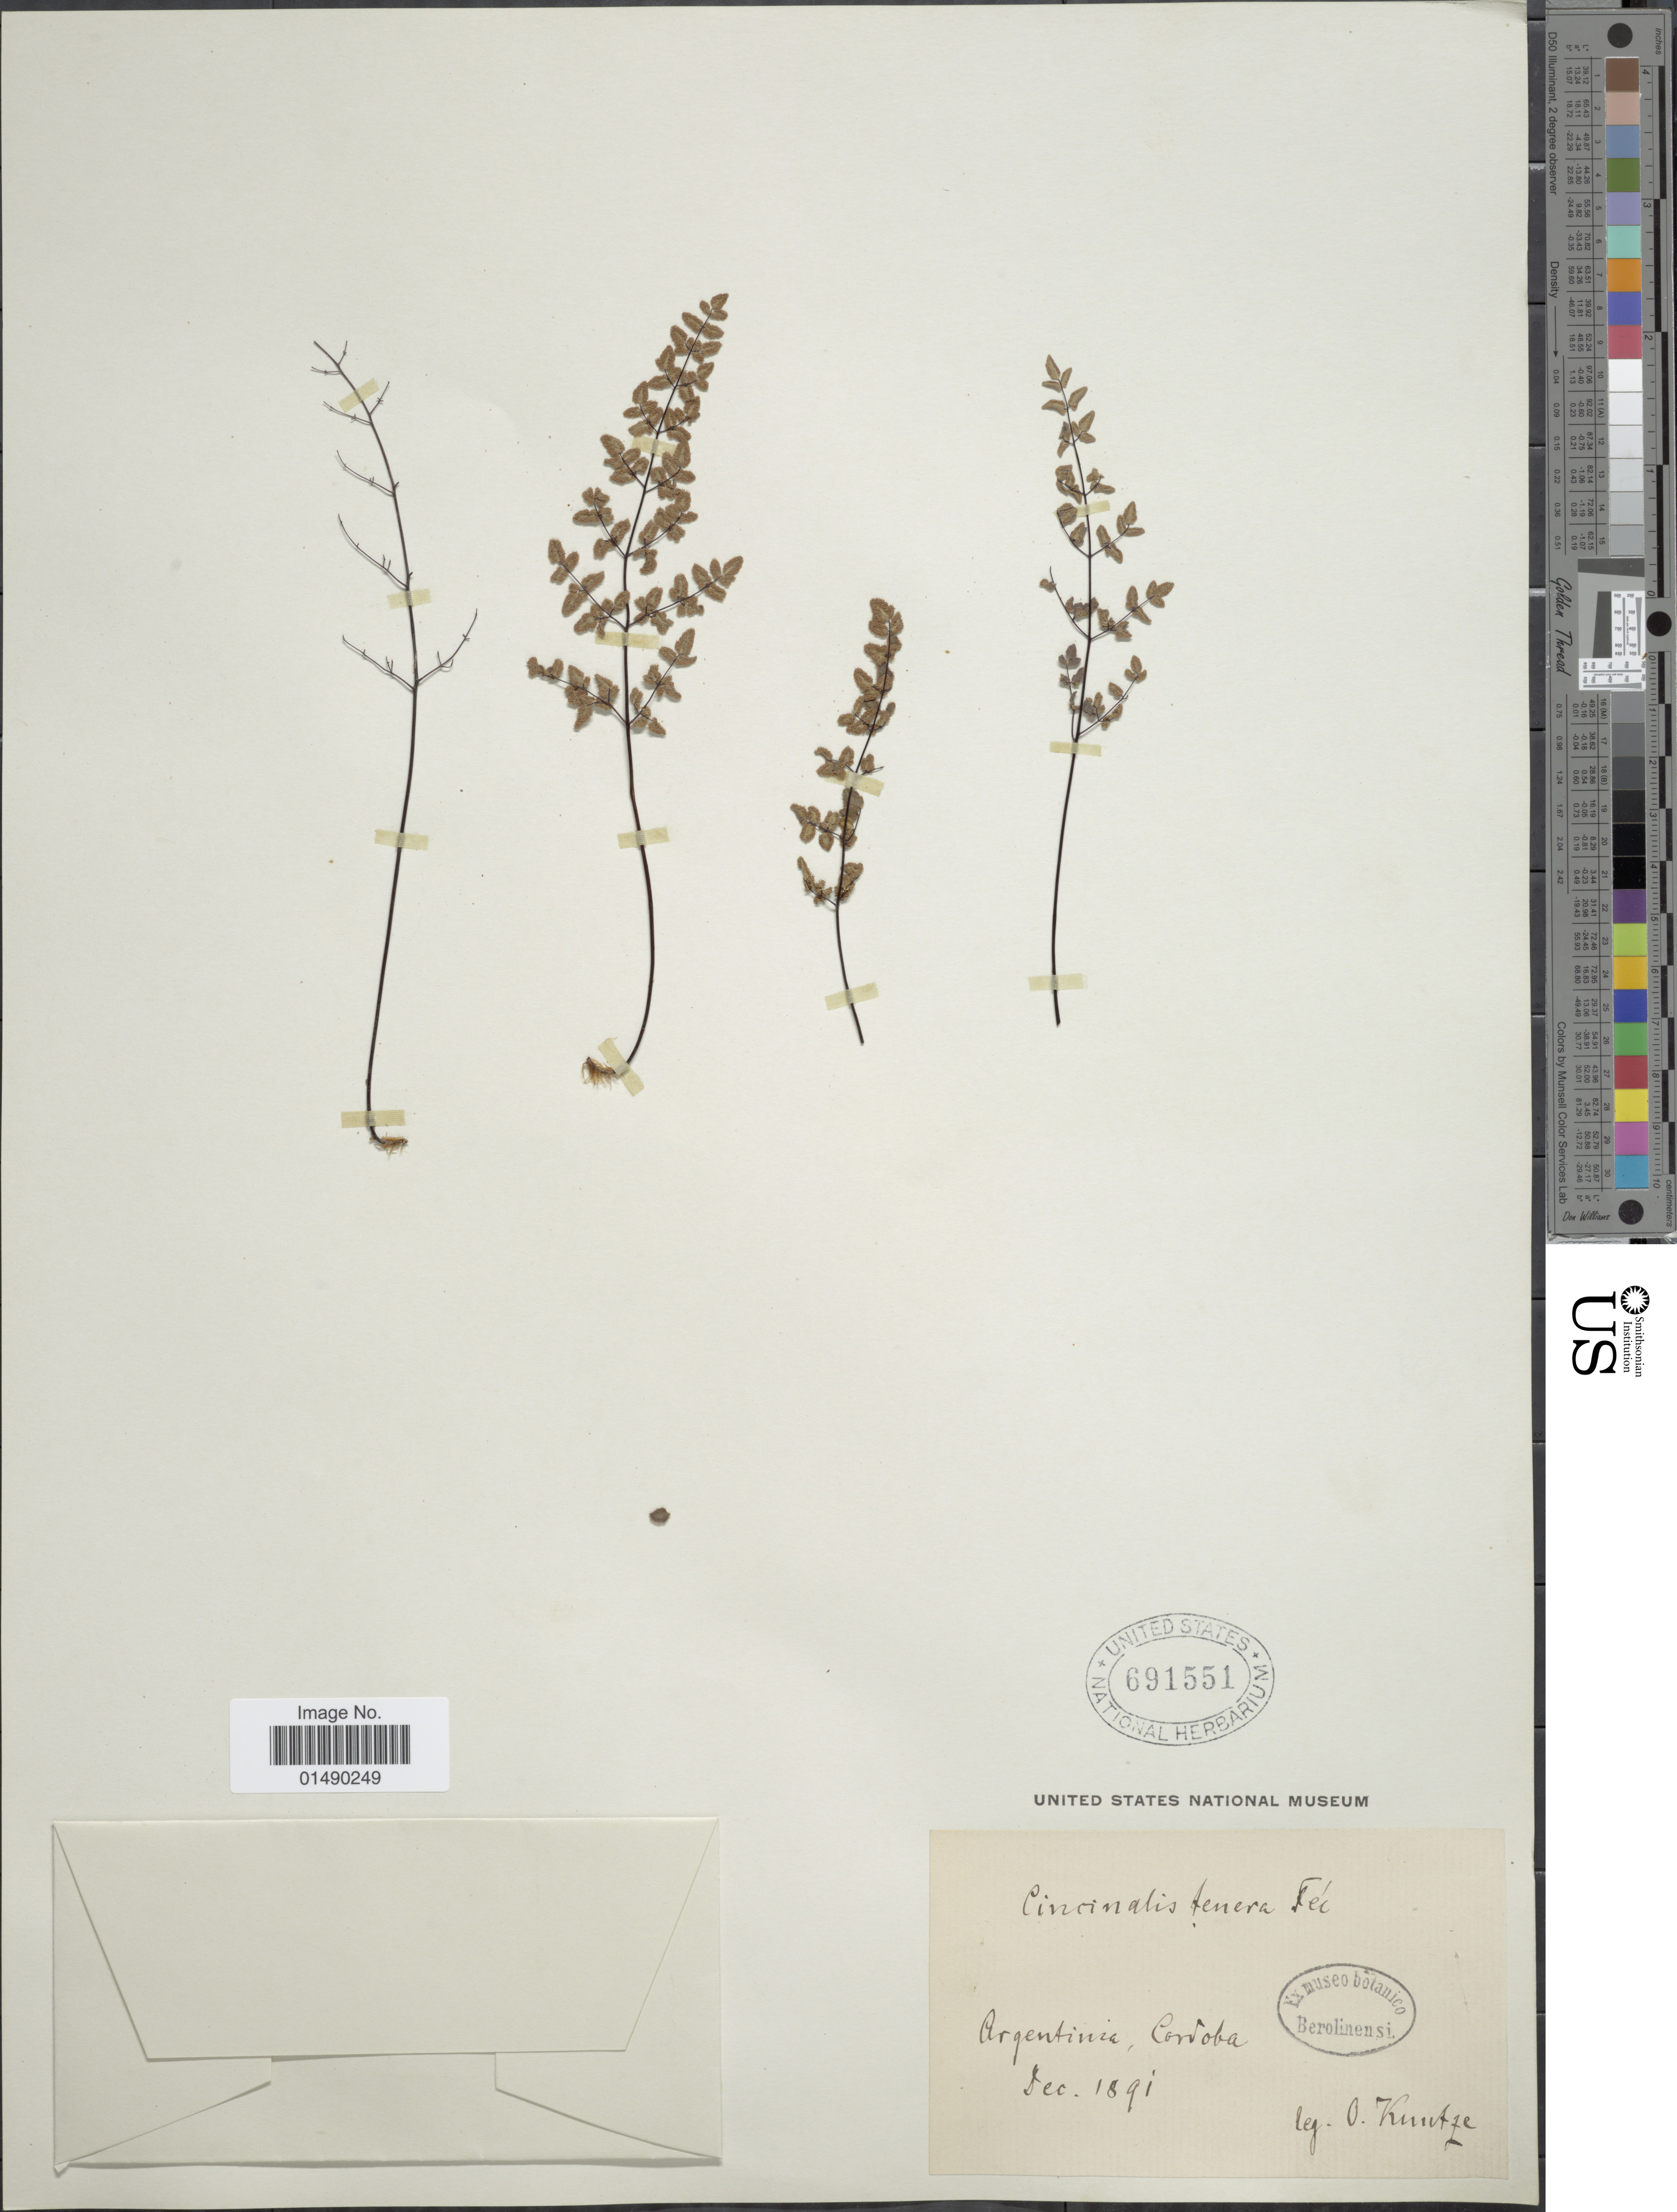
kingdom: Plantae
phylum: Tracheophyta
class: Polypodiopsida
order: Polypodiales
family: Pteridaceae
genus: Argyrochosma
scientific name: Argyrochosma nivea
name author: (Poir.) Windham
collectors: C.E.O. Kuntze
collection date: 1891-12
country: Argentina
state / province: Cordoba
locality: Argentina, Cordoba.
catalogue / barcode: US 691551